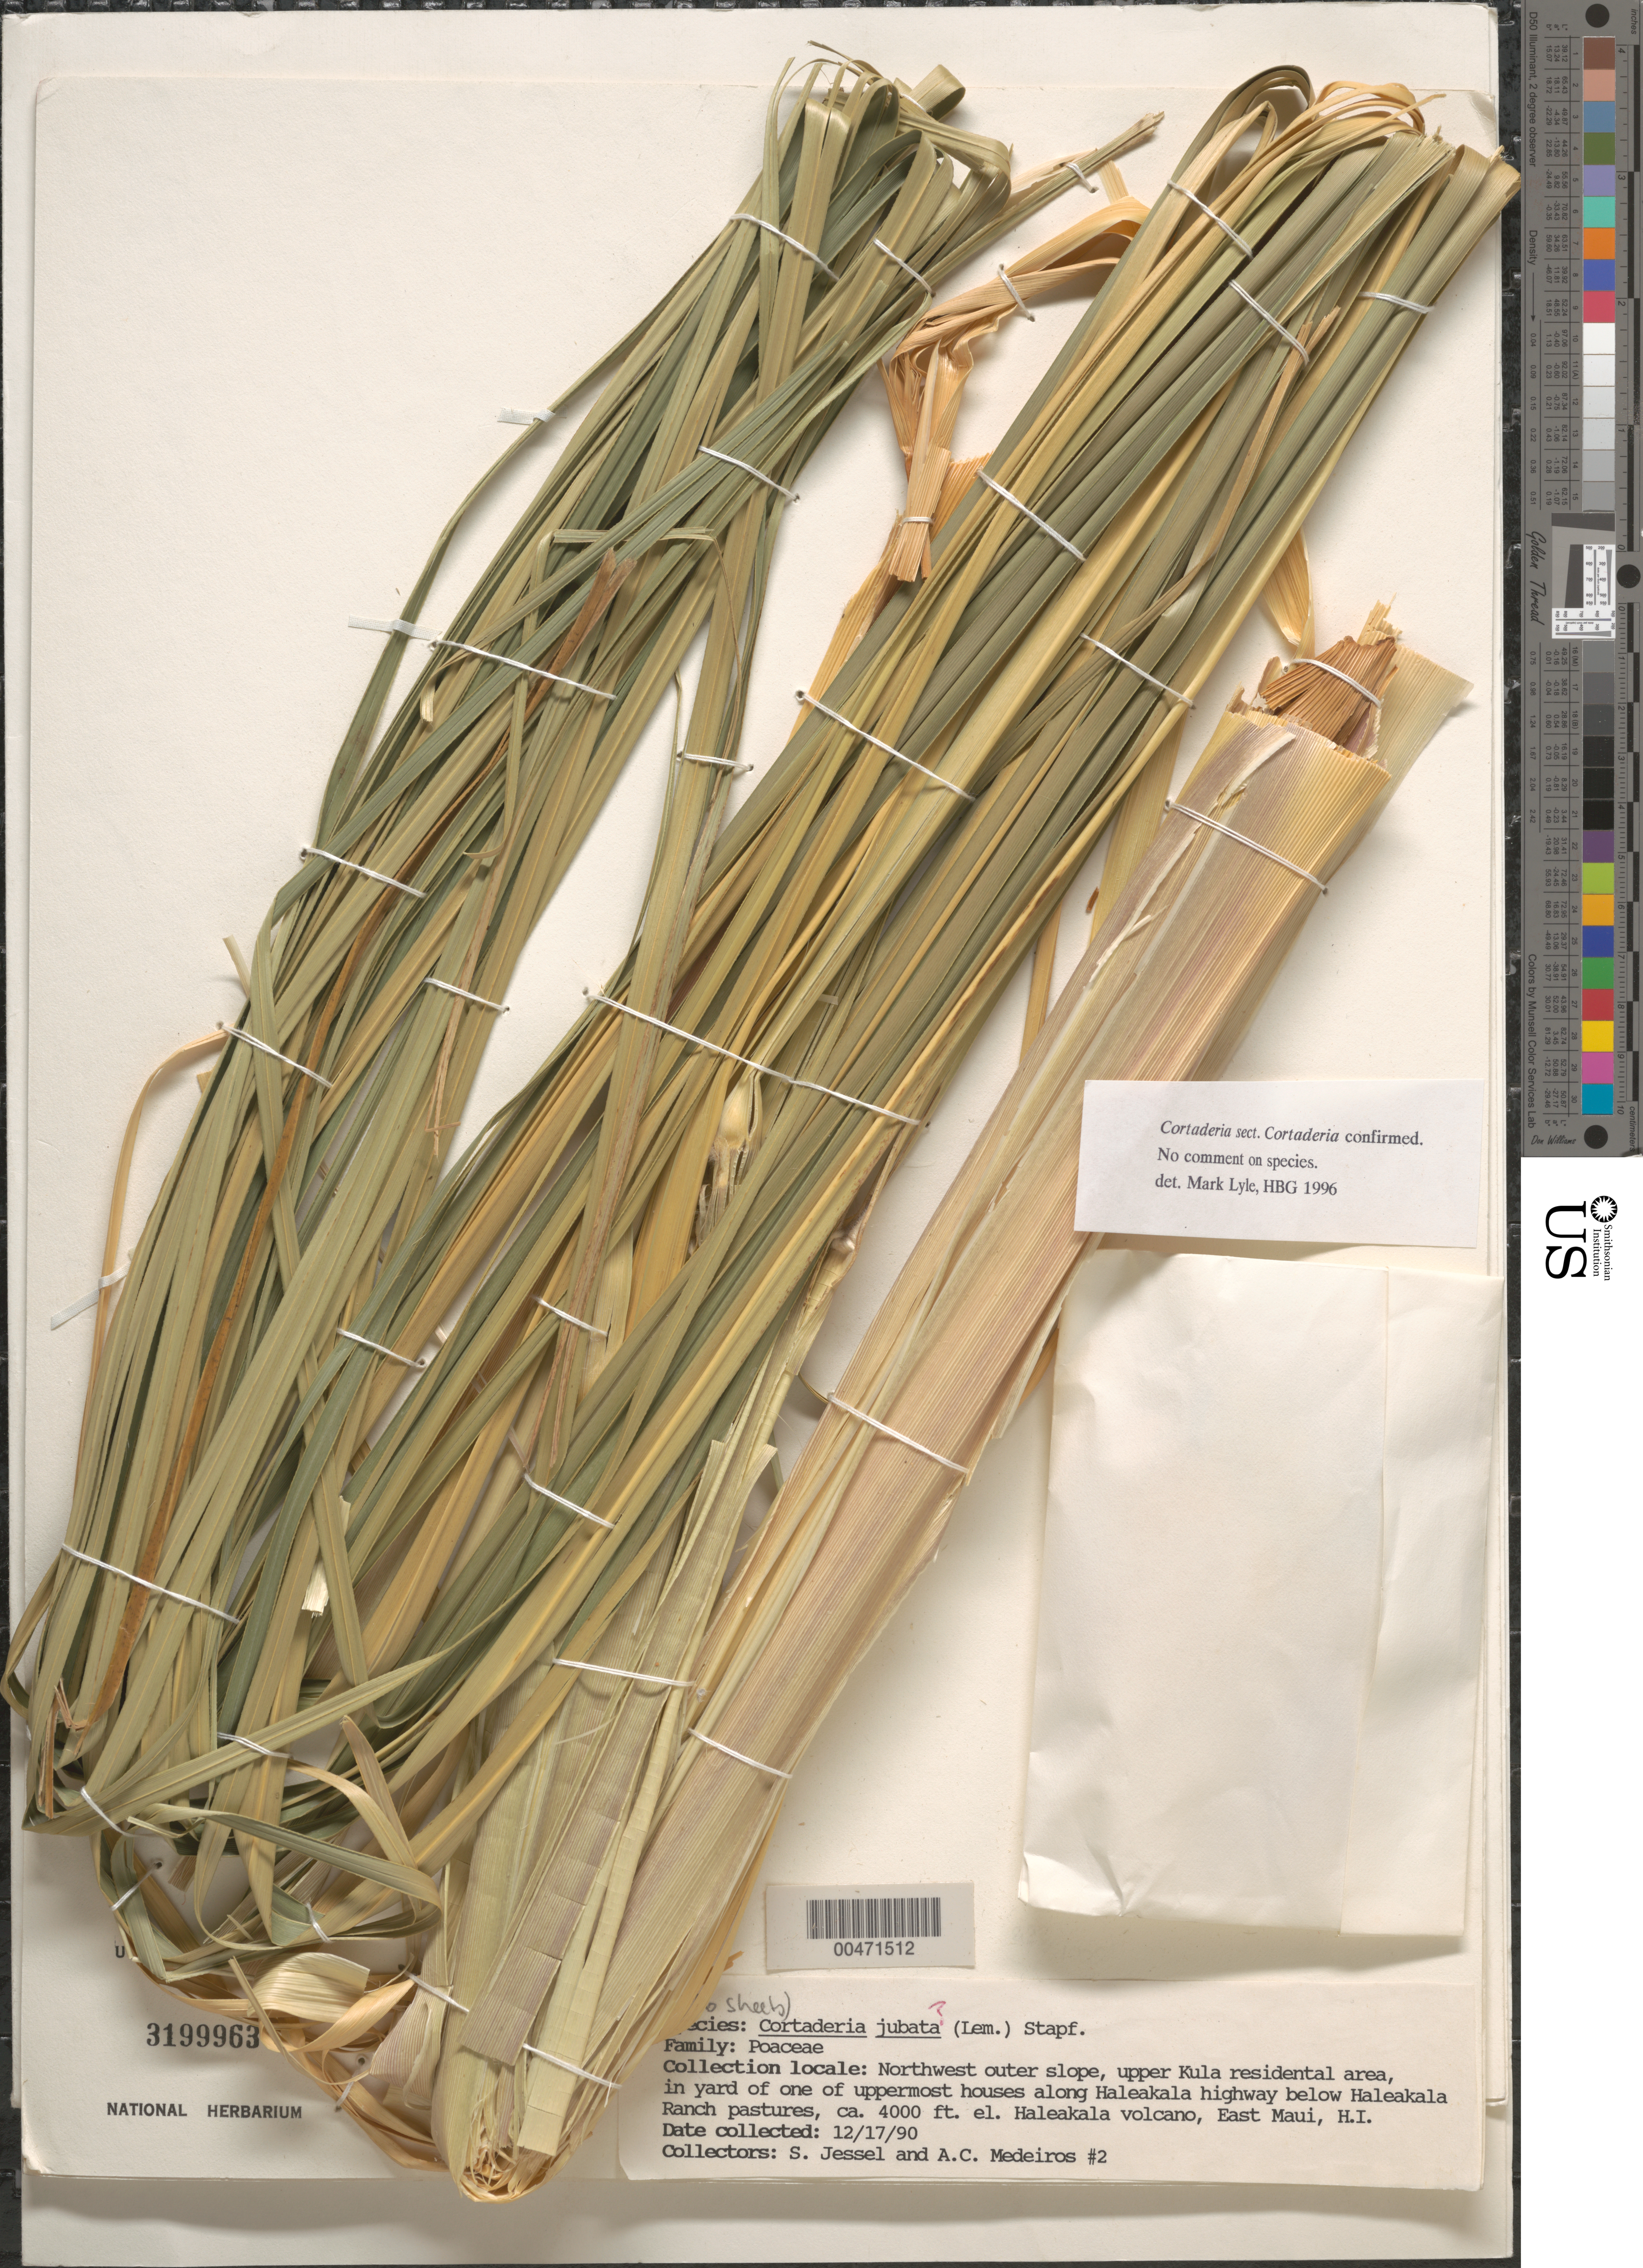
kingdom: Plantae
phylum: Tracheophyta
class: Liliopsida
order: Poales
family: Poaceae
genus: Cortaderia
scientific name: Cortaderia jubata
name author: (Lemoine) Stapf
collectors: S. Jessel & A. Medeiros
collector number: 2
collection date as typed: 17 Dec 1990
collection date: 1990-12-17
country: United States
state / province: Hawaii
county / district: Maui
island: Maui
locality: NW outer slope, upper Kula residential area, ...along Haleakala hwy below Haleakala Ranch pastures, Haleakala Volcano, E Maui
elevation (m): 1219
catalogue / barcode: US 3199963